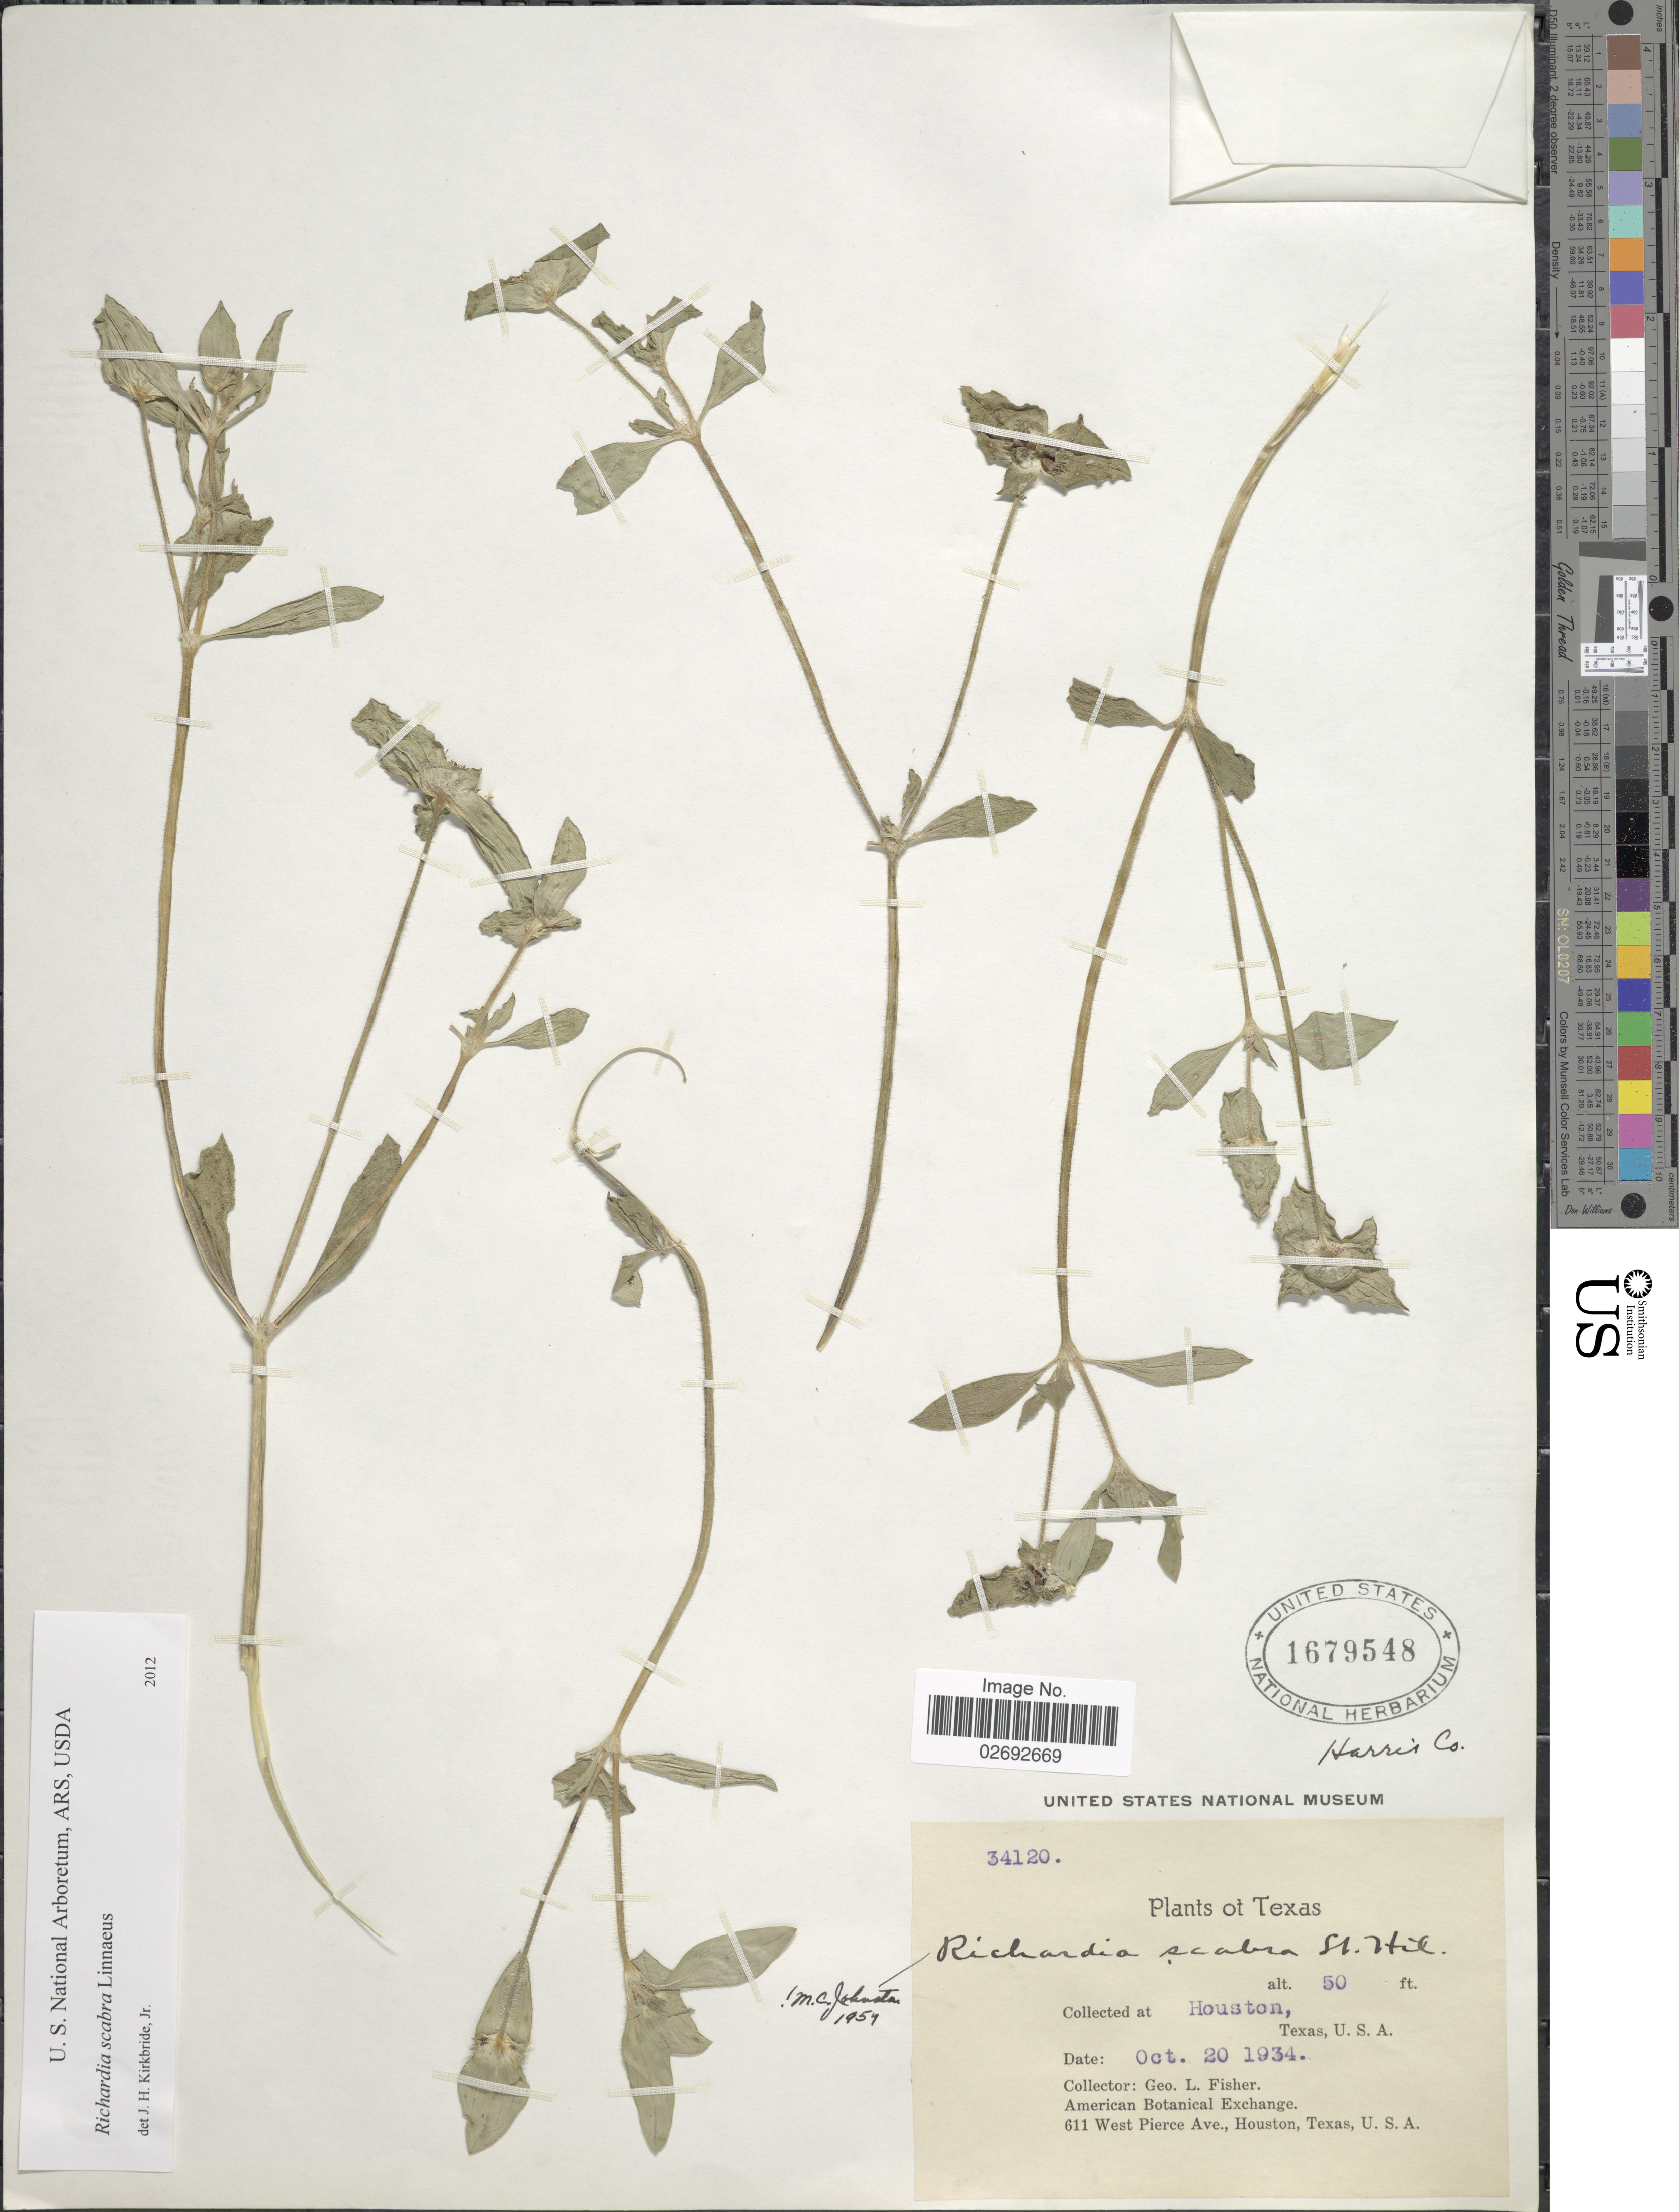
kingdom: Plantae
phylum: Tracheophyta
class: Magnoliopsida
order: Gentianales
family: Rubiaceae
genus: Richardia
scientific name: Richardia scabra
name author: L.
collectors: G. L. Fisher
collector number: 34120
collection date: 1934-10-20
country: United States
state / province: Texas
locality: Houston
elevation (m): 15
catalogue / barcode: US 1679548